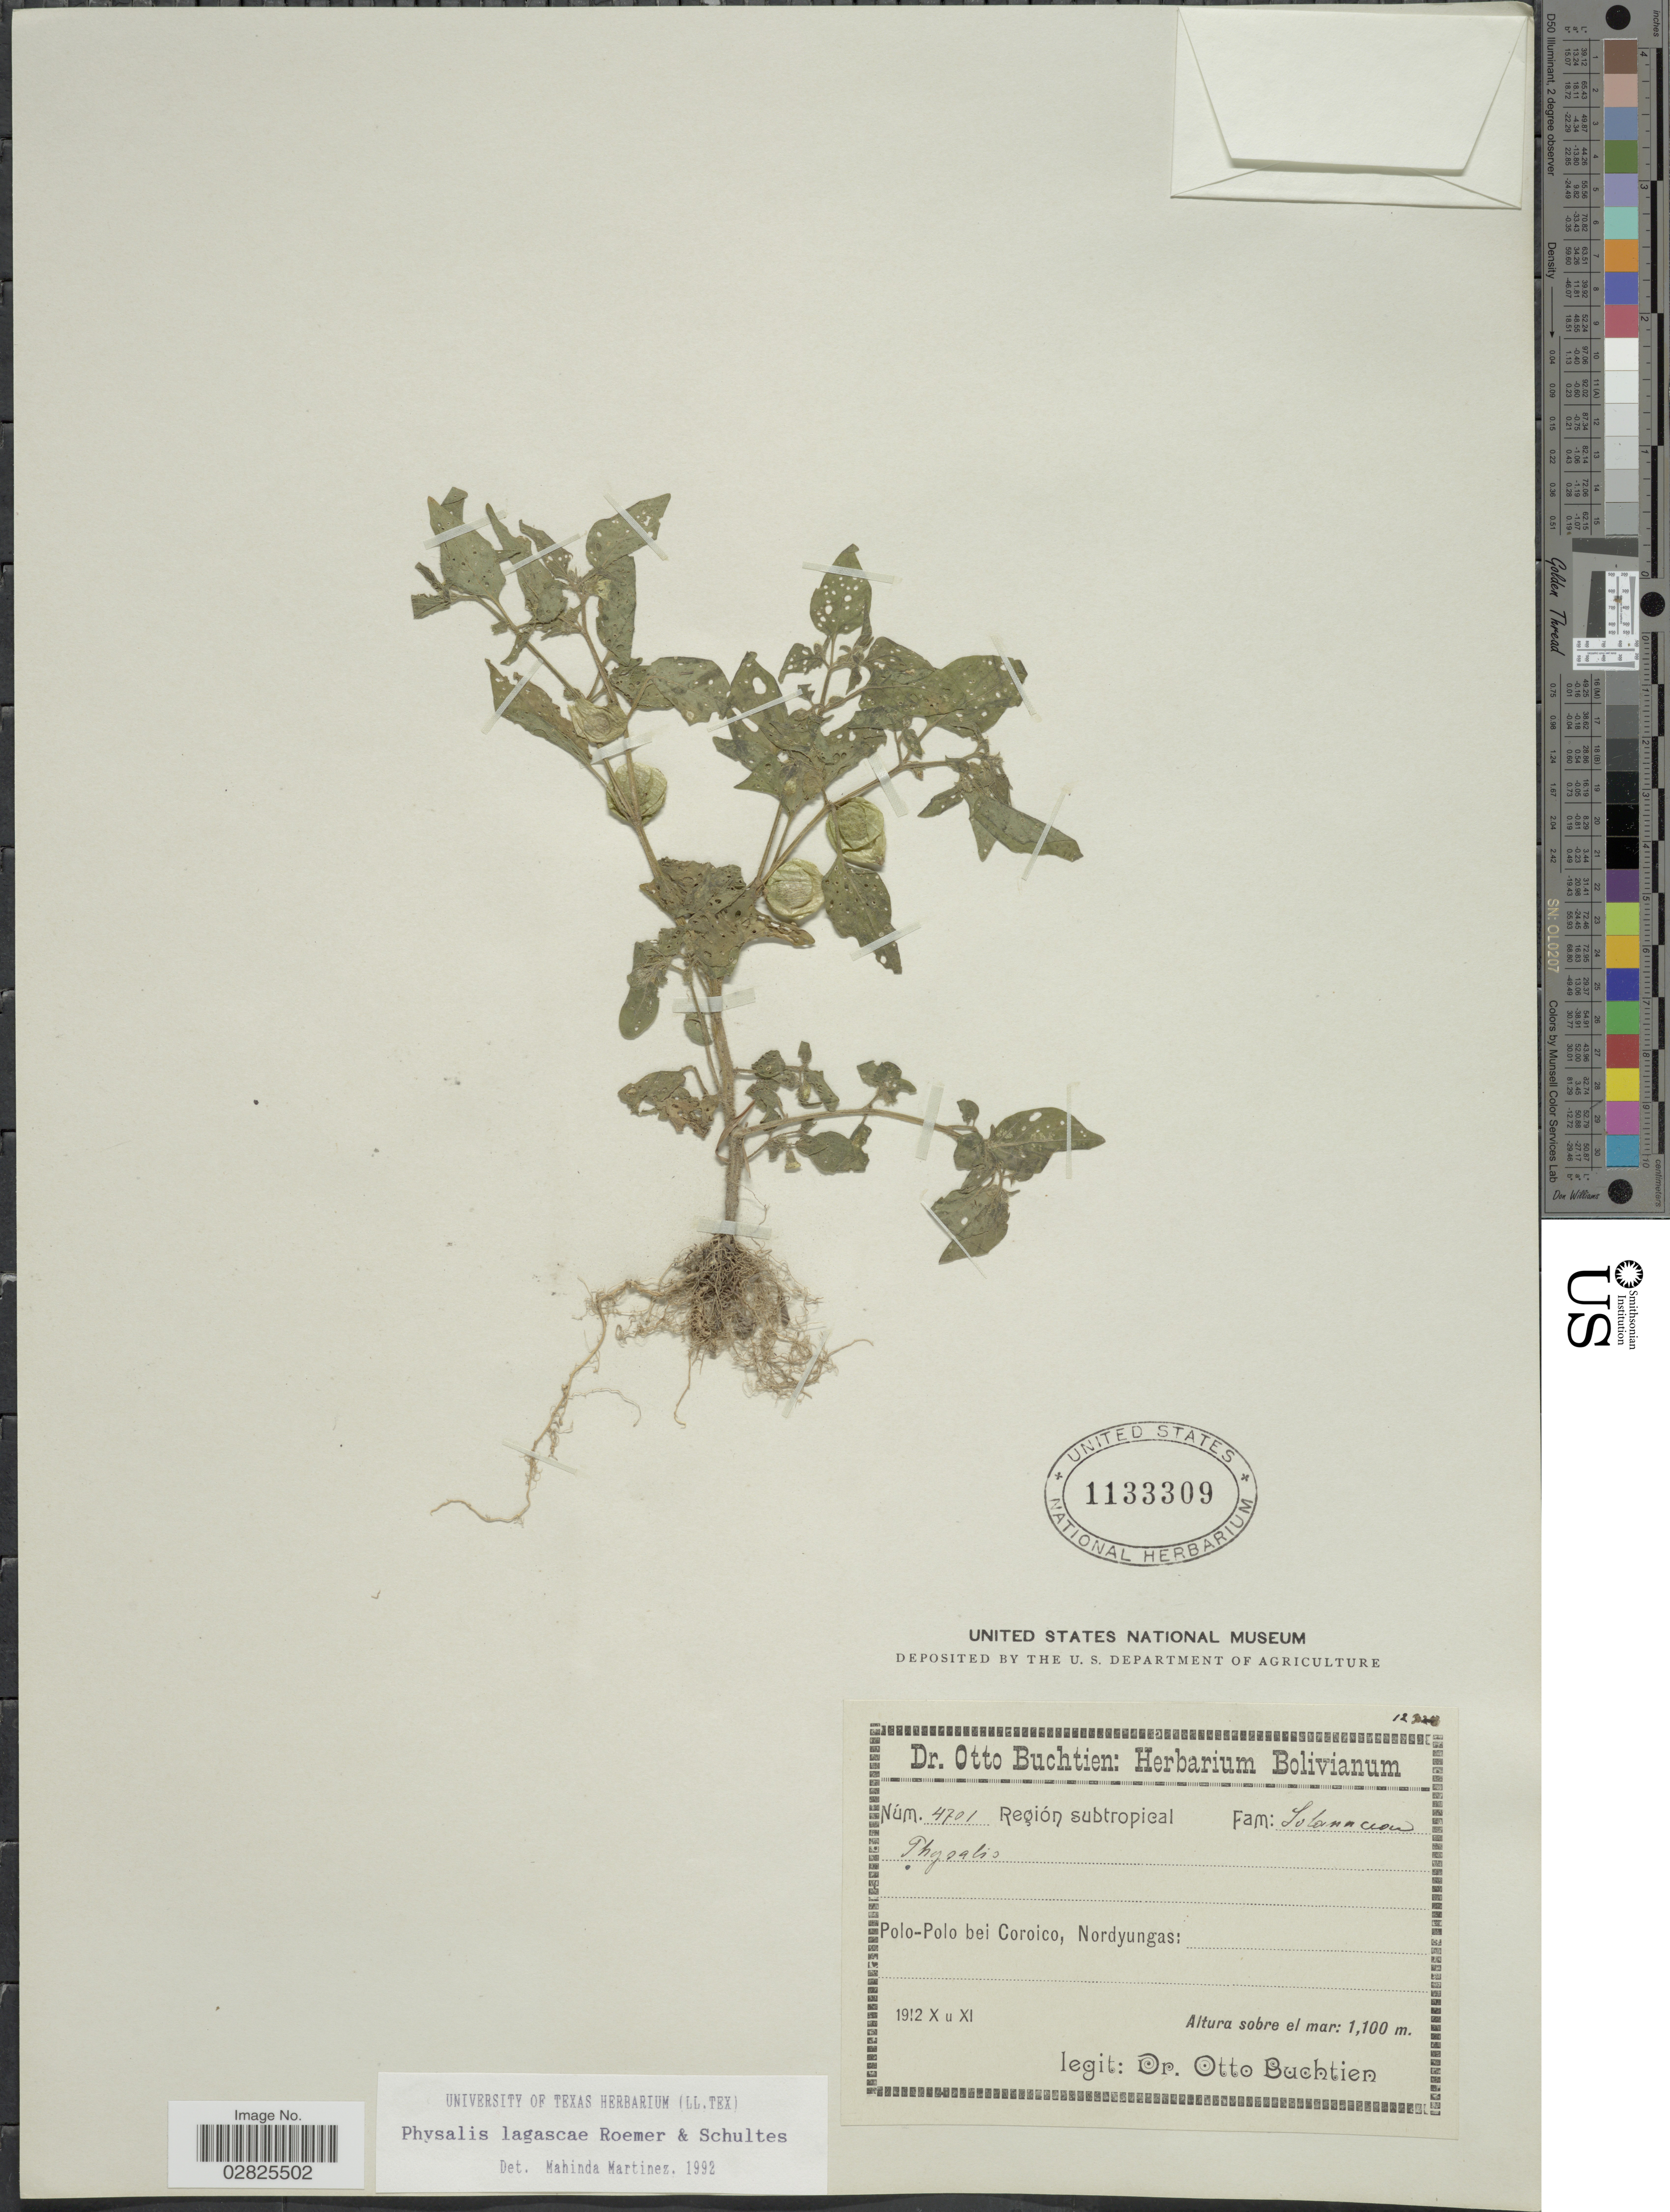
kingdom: Plantae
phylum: Tracheophyta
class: Magnoliopsida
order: Solanales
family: Solanaceae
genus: Physalis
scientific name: Physalis lagascae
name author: Roem. & Schult.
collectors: O. Buchtien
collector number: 4701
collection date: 1912-10/1912-11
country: Bolivia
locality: Polo-Polo bei Coroico, Nordyungas.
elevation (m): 1100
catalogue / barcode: US 1133309